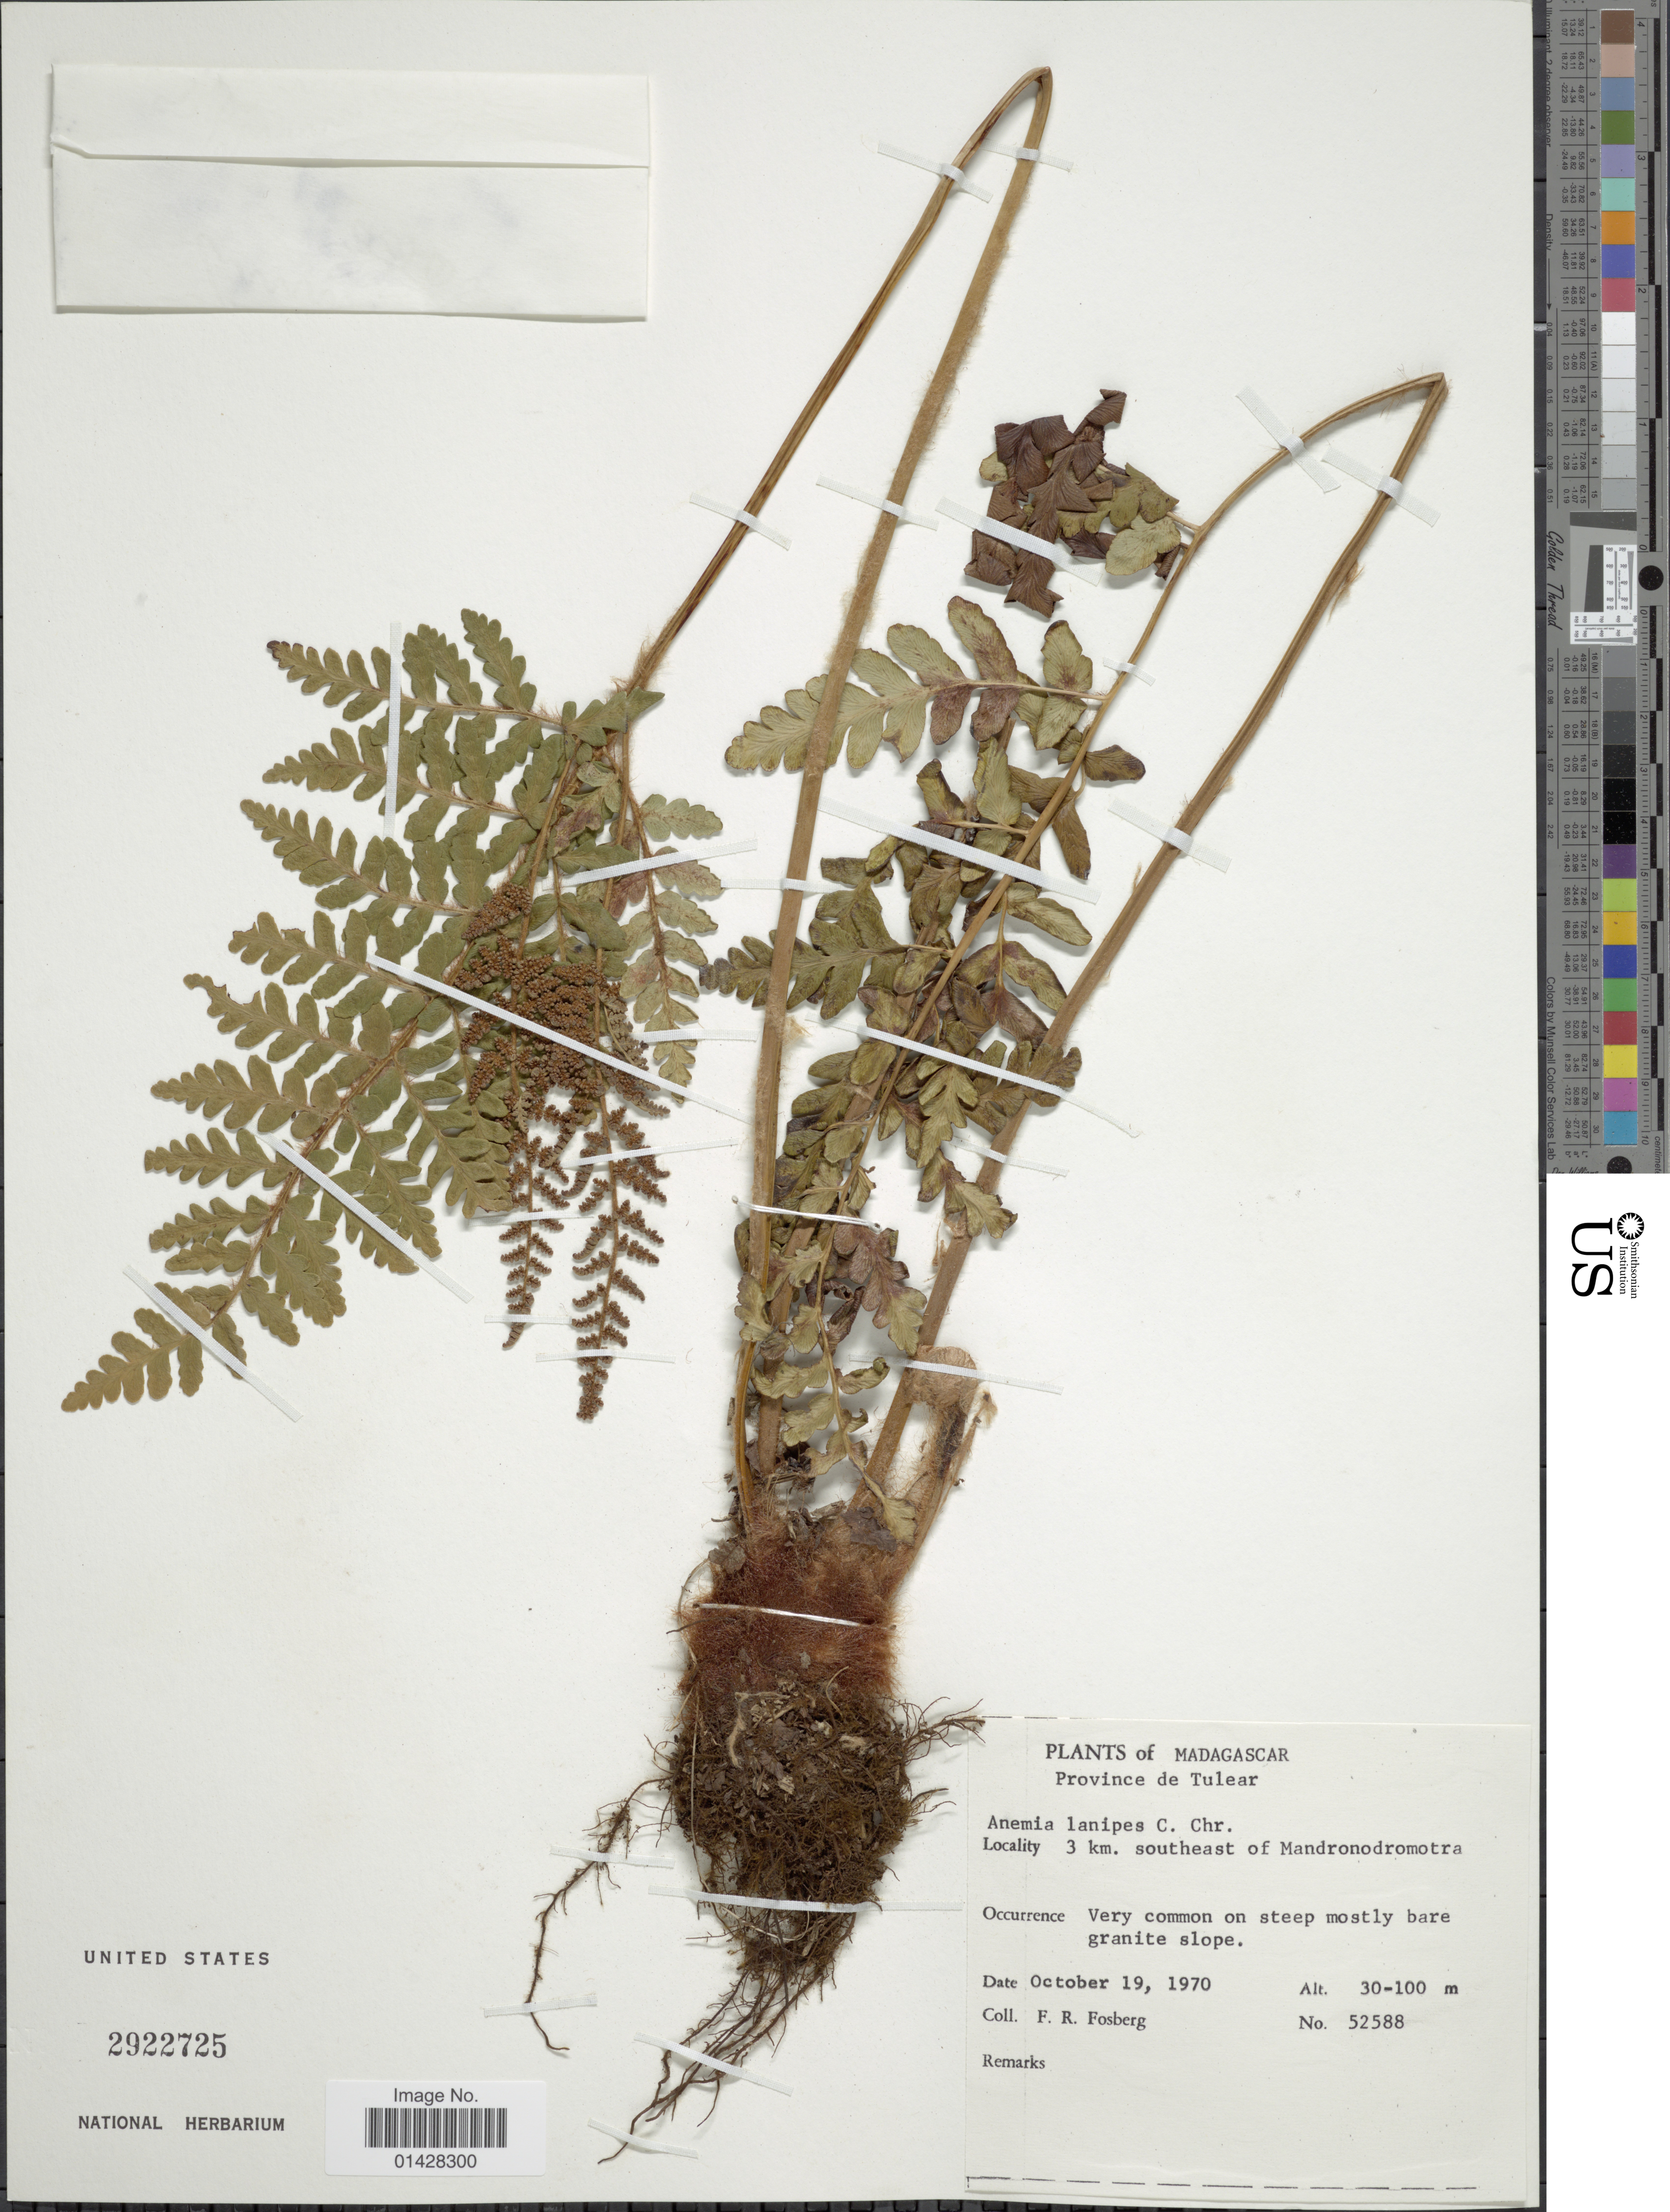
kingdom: Plantae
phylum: Tracheophyta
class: Polypodiopsida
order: Schizaeales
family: Anemiaceae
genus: Anemia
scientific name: Anemia lanipes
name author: C. Chr.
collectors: F. R. Fosberg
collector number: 52588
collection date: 1970-10-19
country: Madagascar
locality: Province de Tulear, 3 km southeast of Mandronodromotra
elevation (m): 30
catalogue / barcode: US 2922725